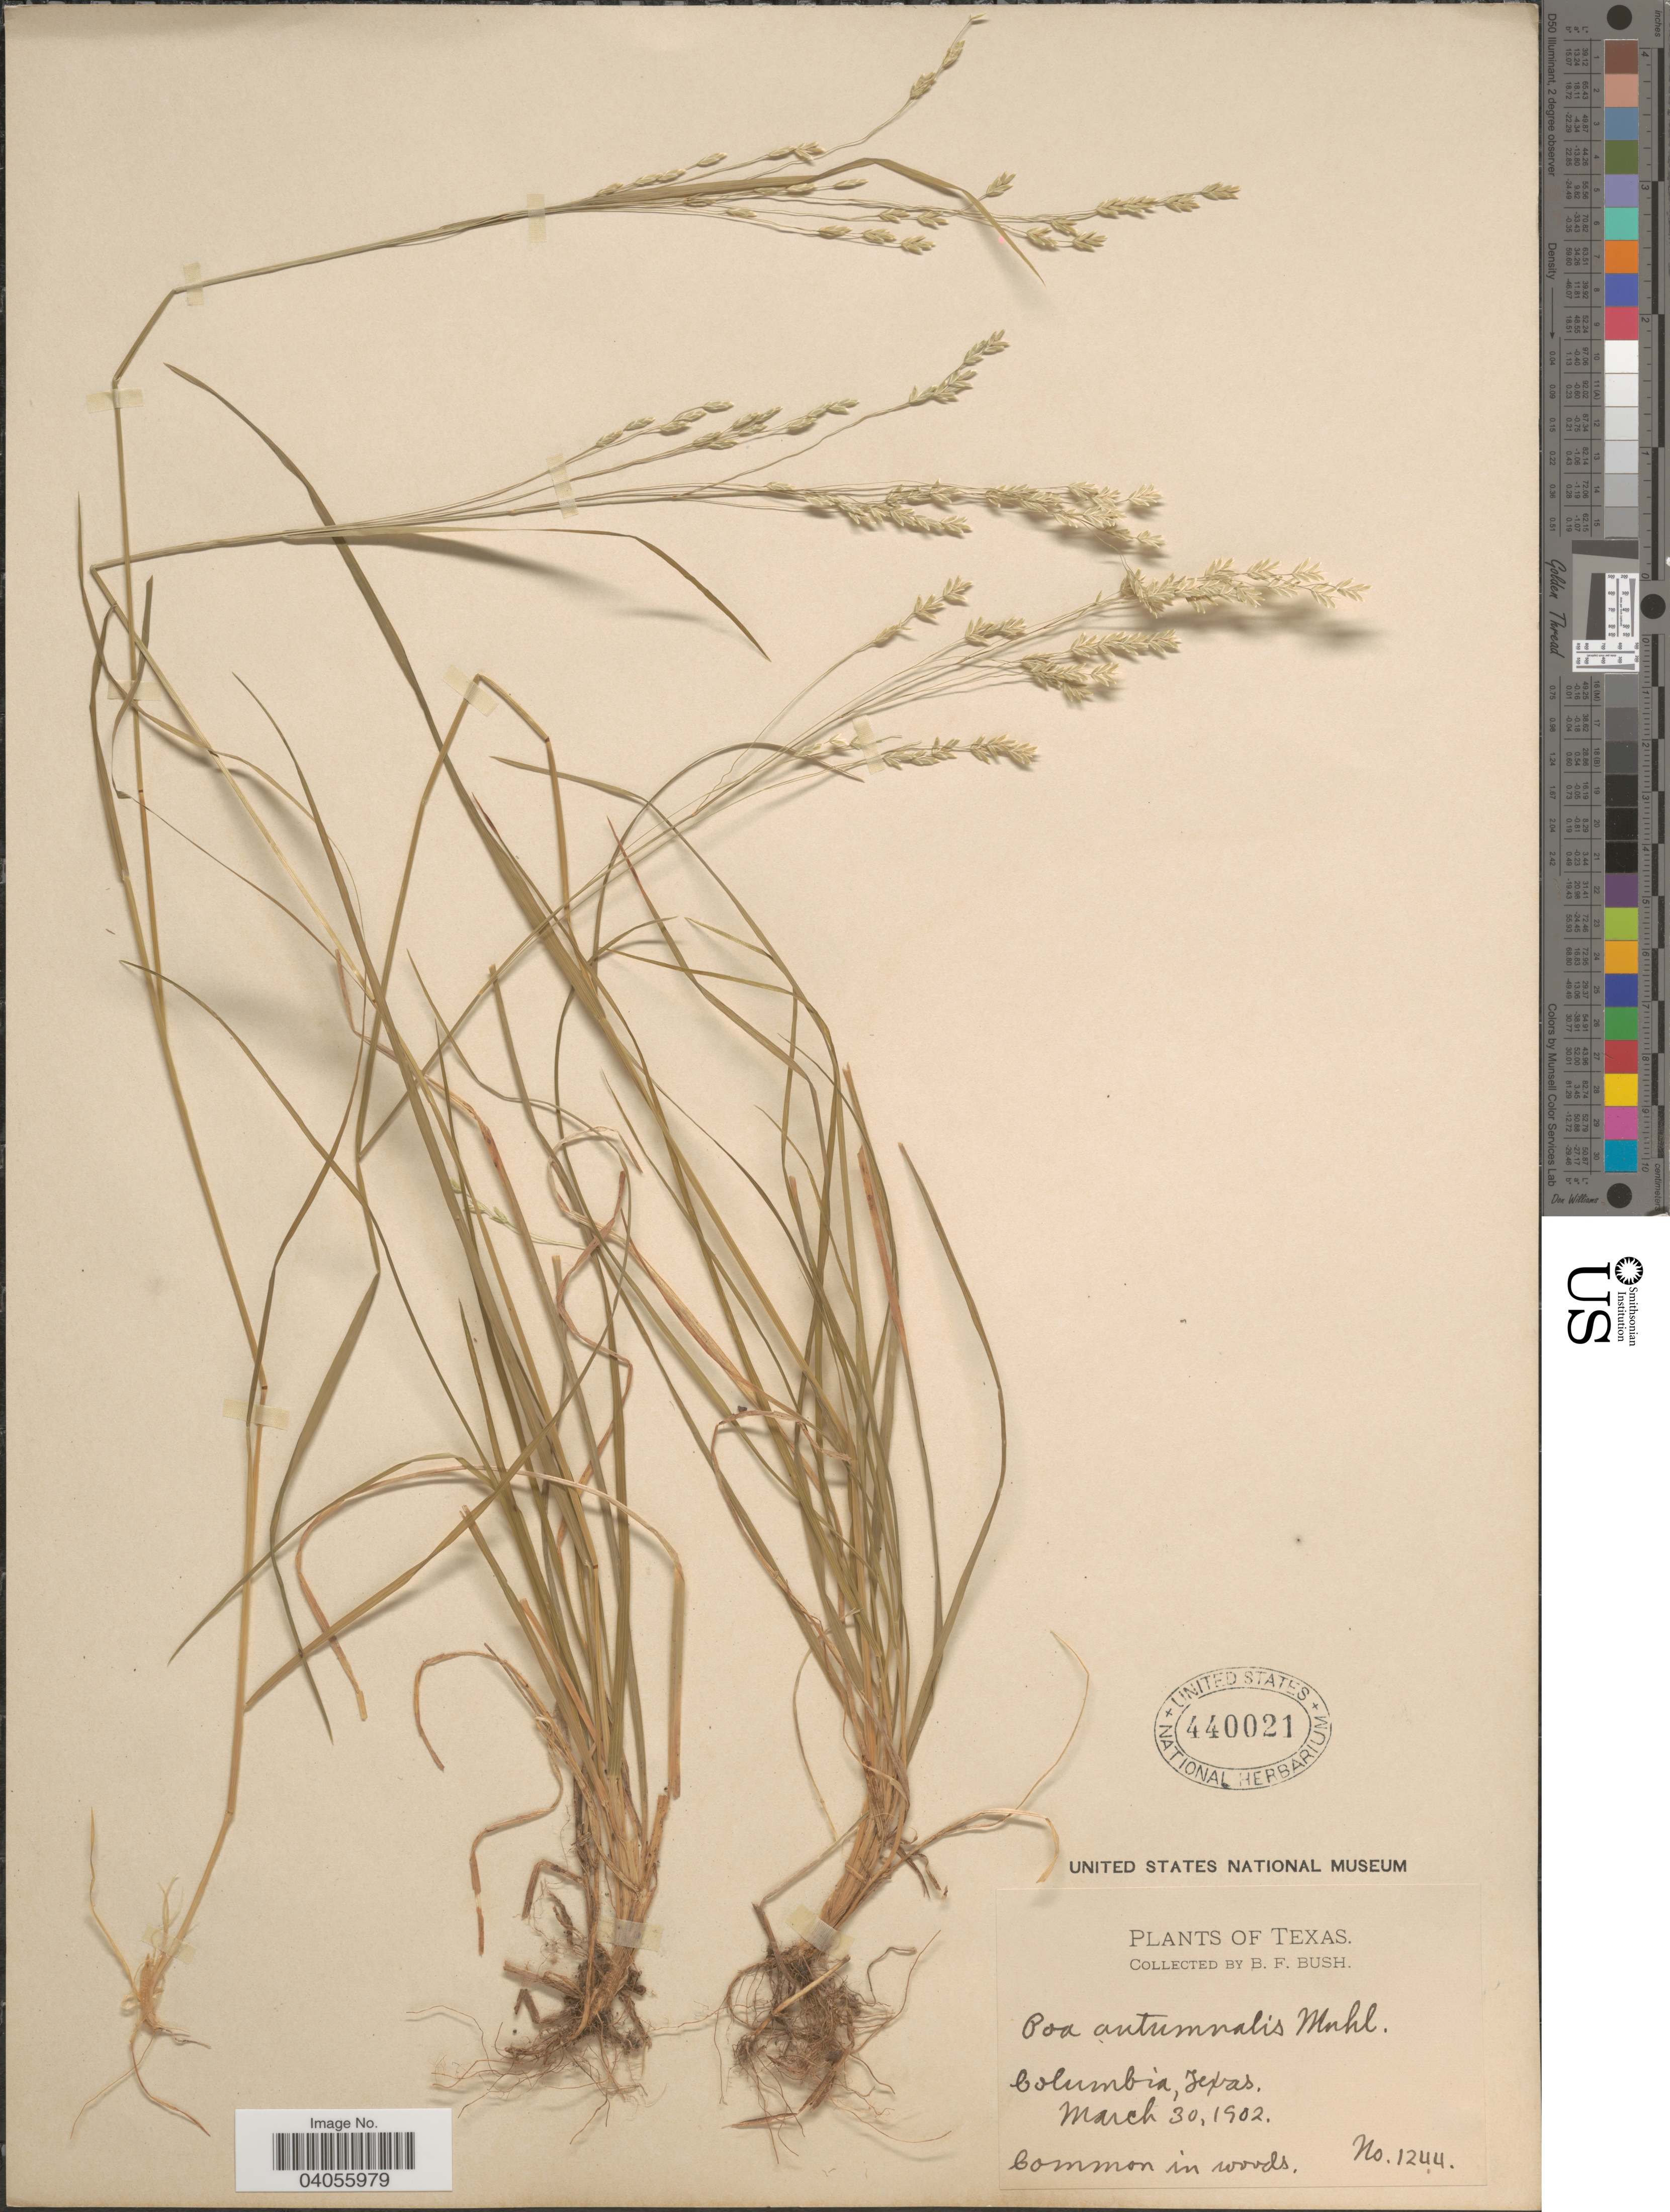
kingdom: Plantae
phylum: Tracheophyta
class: Liliopsida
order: Poales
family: Poaceae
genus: Poa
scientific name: Poa autumnalis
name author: Muhl. ex Elliott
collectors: B. F. Bush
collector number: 1244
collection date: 1902-03-30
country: United States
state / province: Texas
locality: Columbia.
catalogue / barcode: US 440021